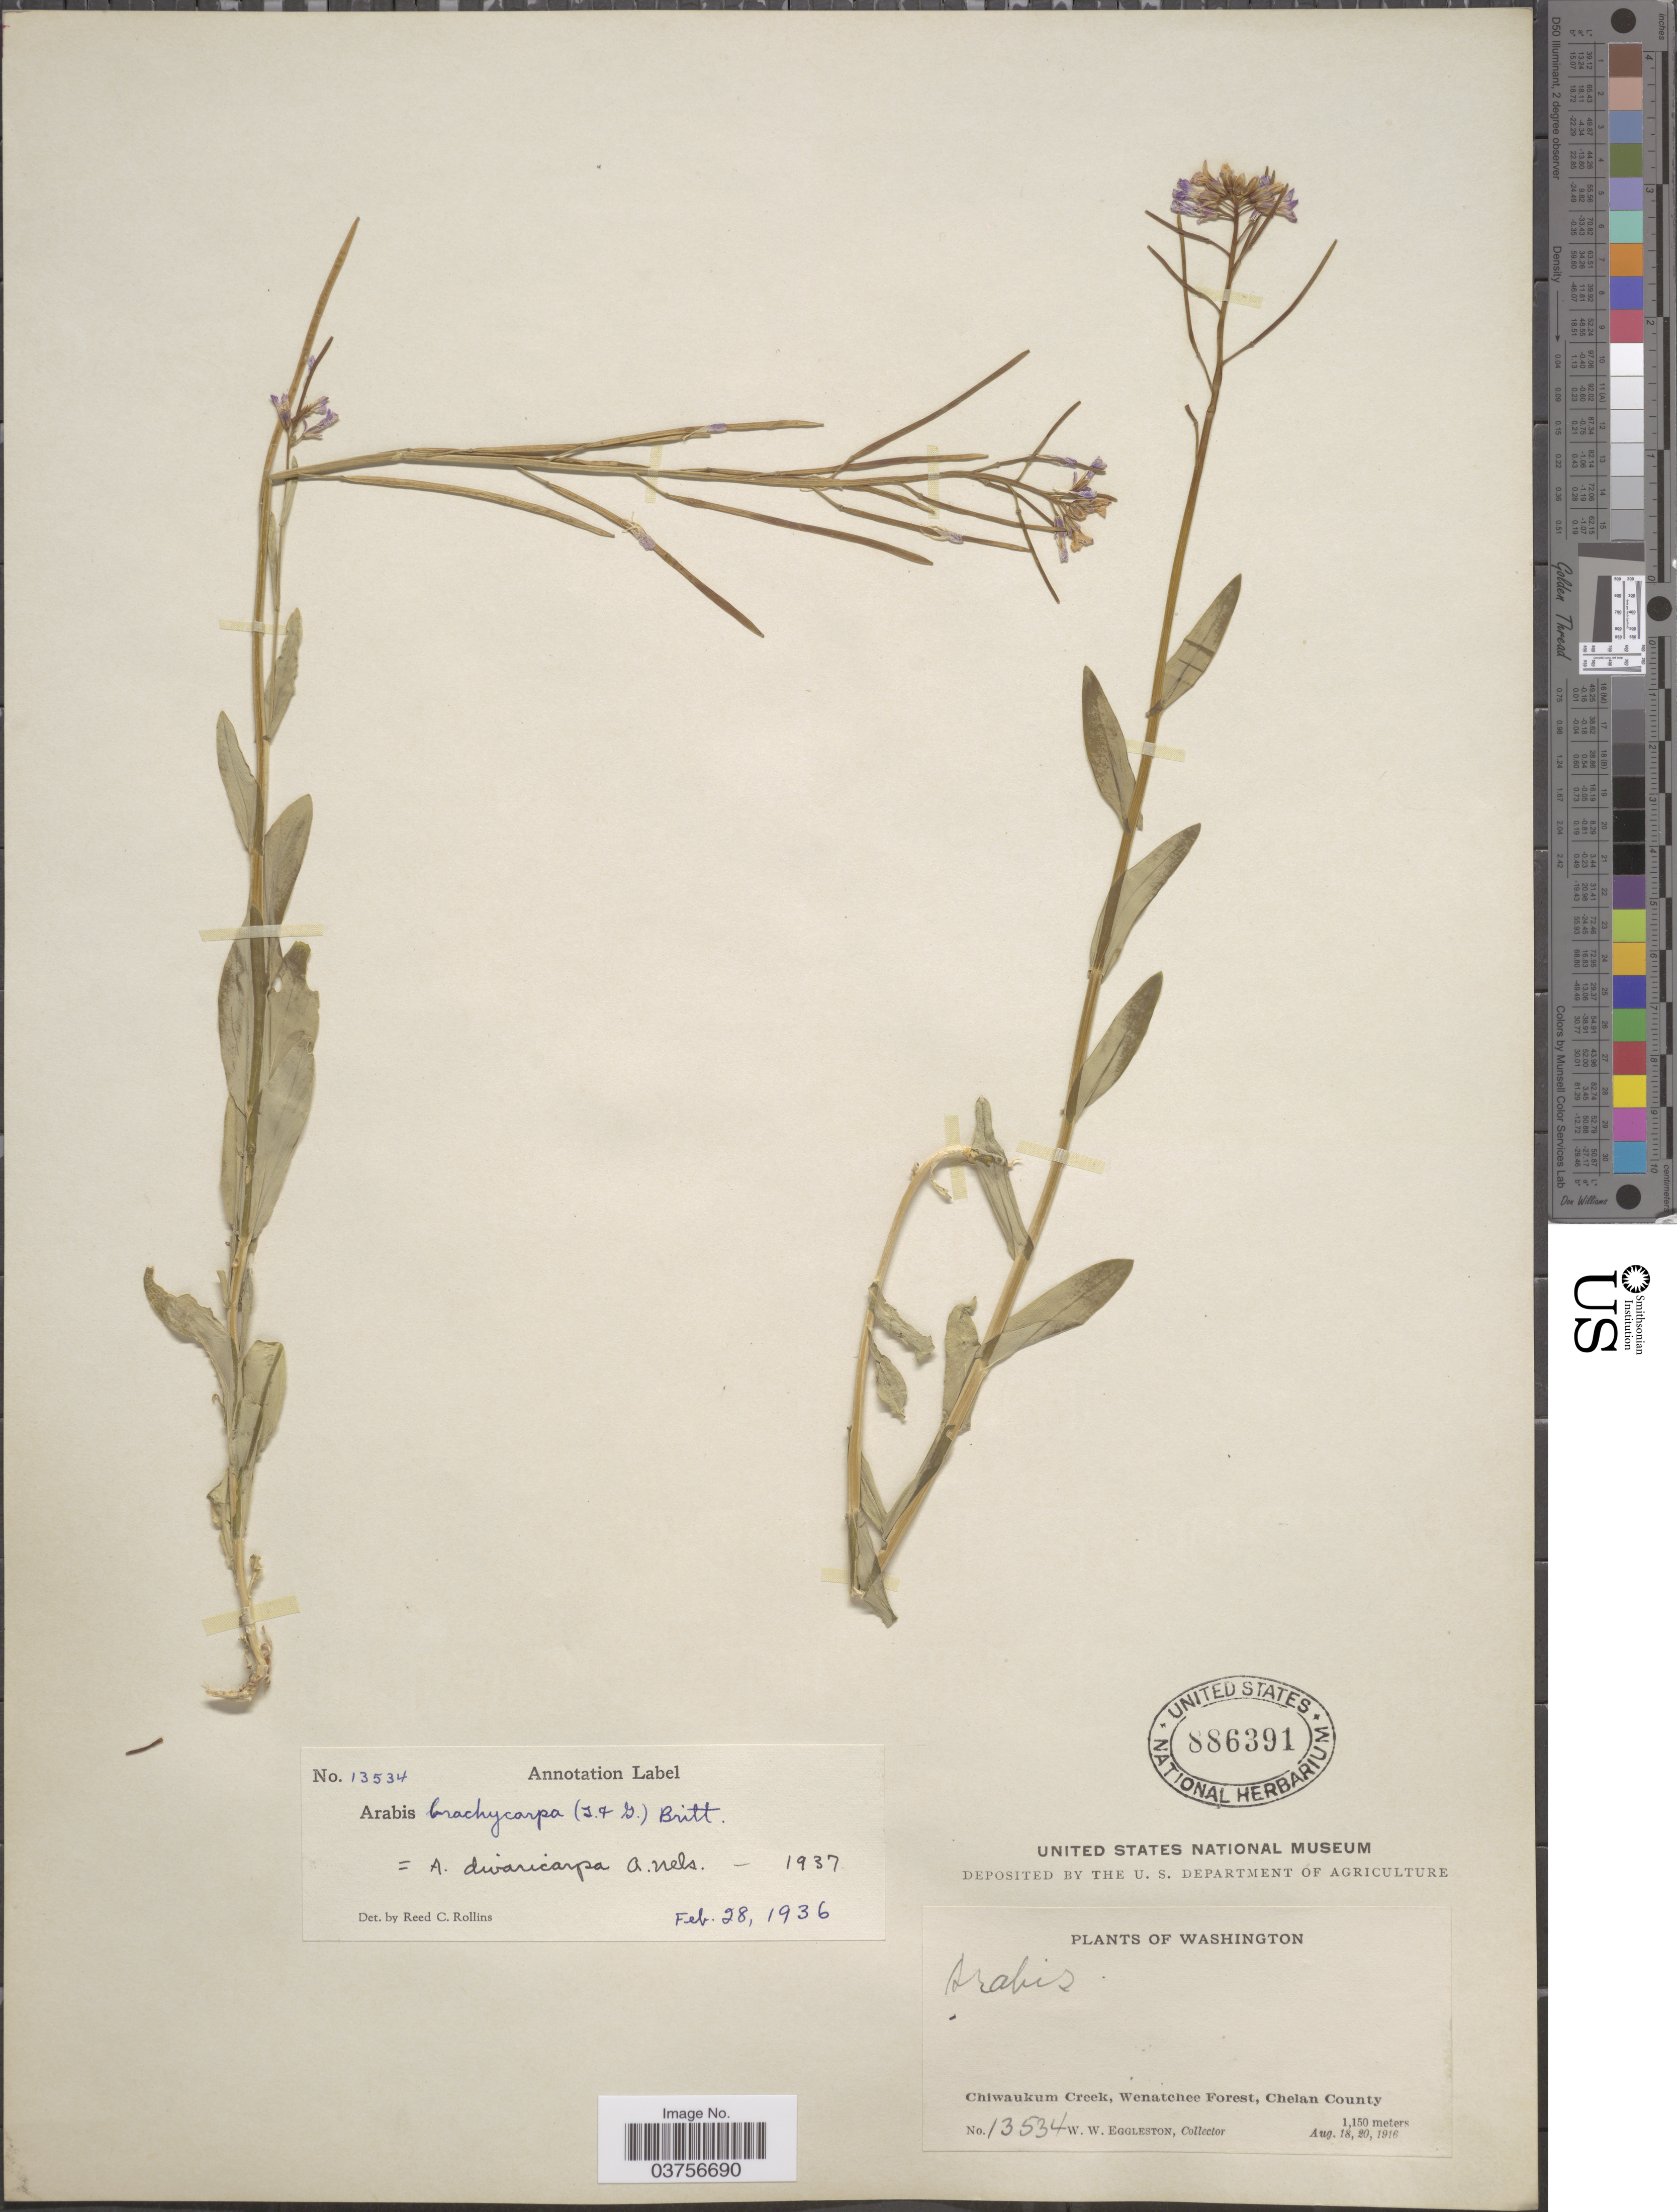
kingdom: Plantae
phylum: Tracheophyta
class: Magnoliopsida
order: Brassicales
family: Brassicaceae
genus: Arabis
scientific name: Arabis divaricarpa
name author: A. Nelson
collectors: W. W. Eggleston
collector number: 13534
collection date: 1916-08-18/1916-08-20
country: United States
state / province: Washington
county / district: Chelan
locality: Chiwaukum Creek, Wenatchee Forest, Chelan County.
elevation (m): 1150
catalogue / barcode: US 886391